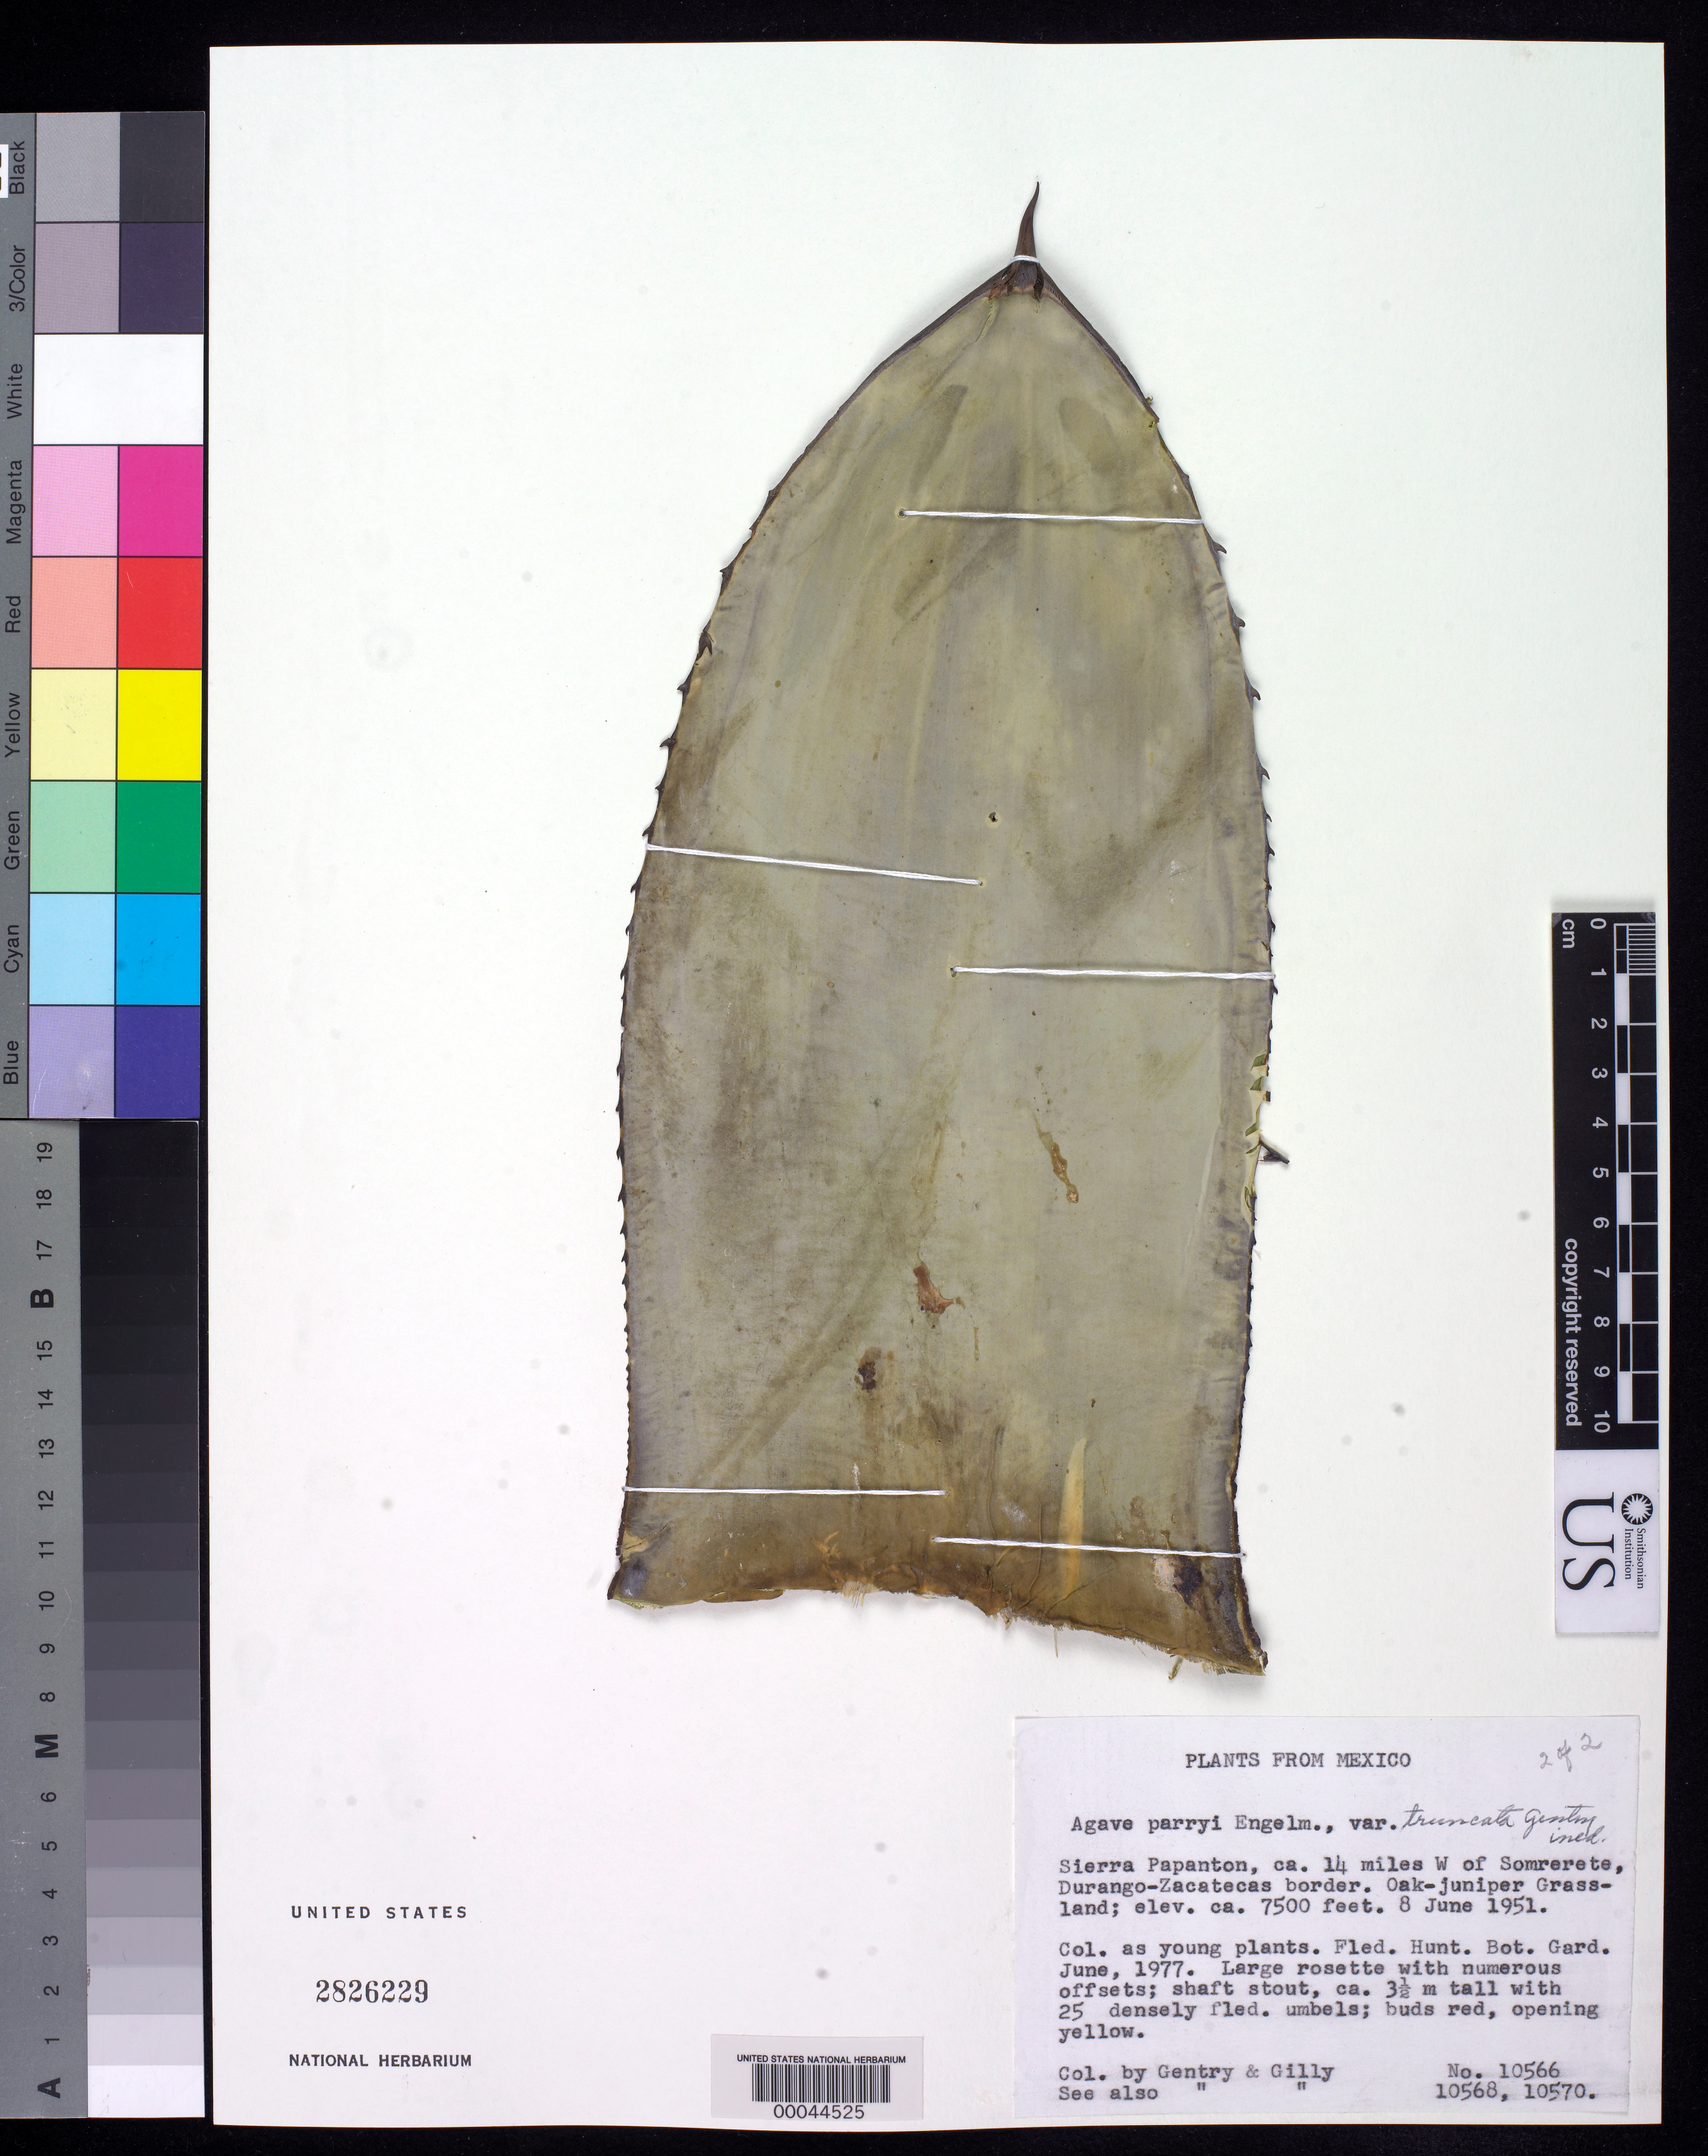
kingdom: Plantae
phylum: Tracheophyta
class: Liliopsida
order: Asparagales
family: Asparagaceae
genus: Agave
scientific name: Agave parryi var. truncata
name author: Gentry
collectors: H. S. Gentry & C. Gilly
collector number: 10566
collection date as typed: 08 Jun 1951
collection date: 1951-06-08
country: Mexico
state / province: Zacatecas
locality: Sierra papanton, ca 14 mi W of sombrerete, zacatecas-Durango border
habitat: Oak-juniper grassland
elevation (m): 2286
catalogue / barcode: US 2826229